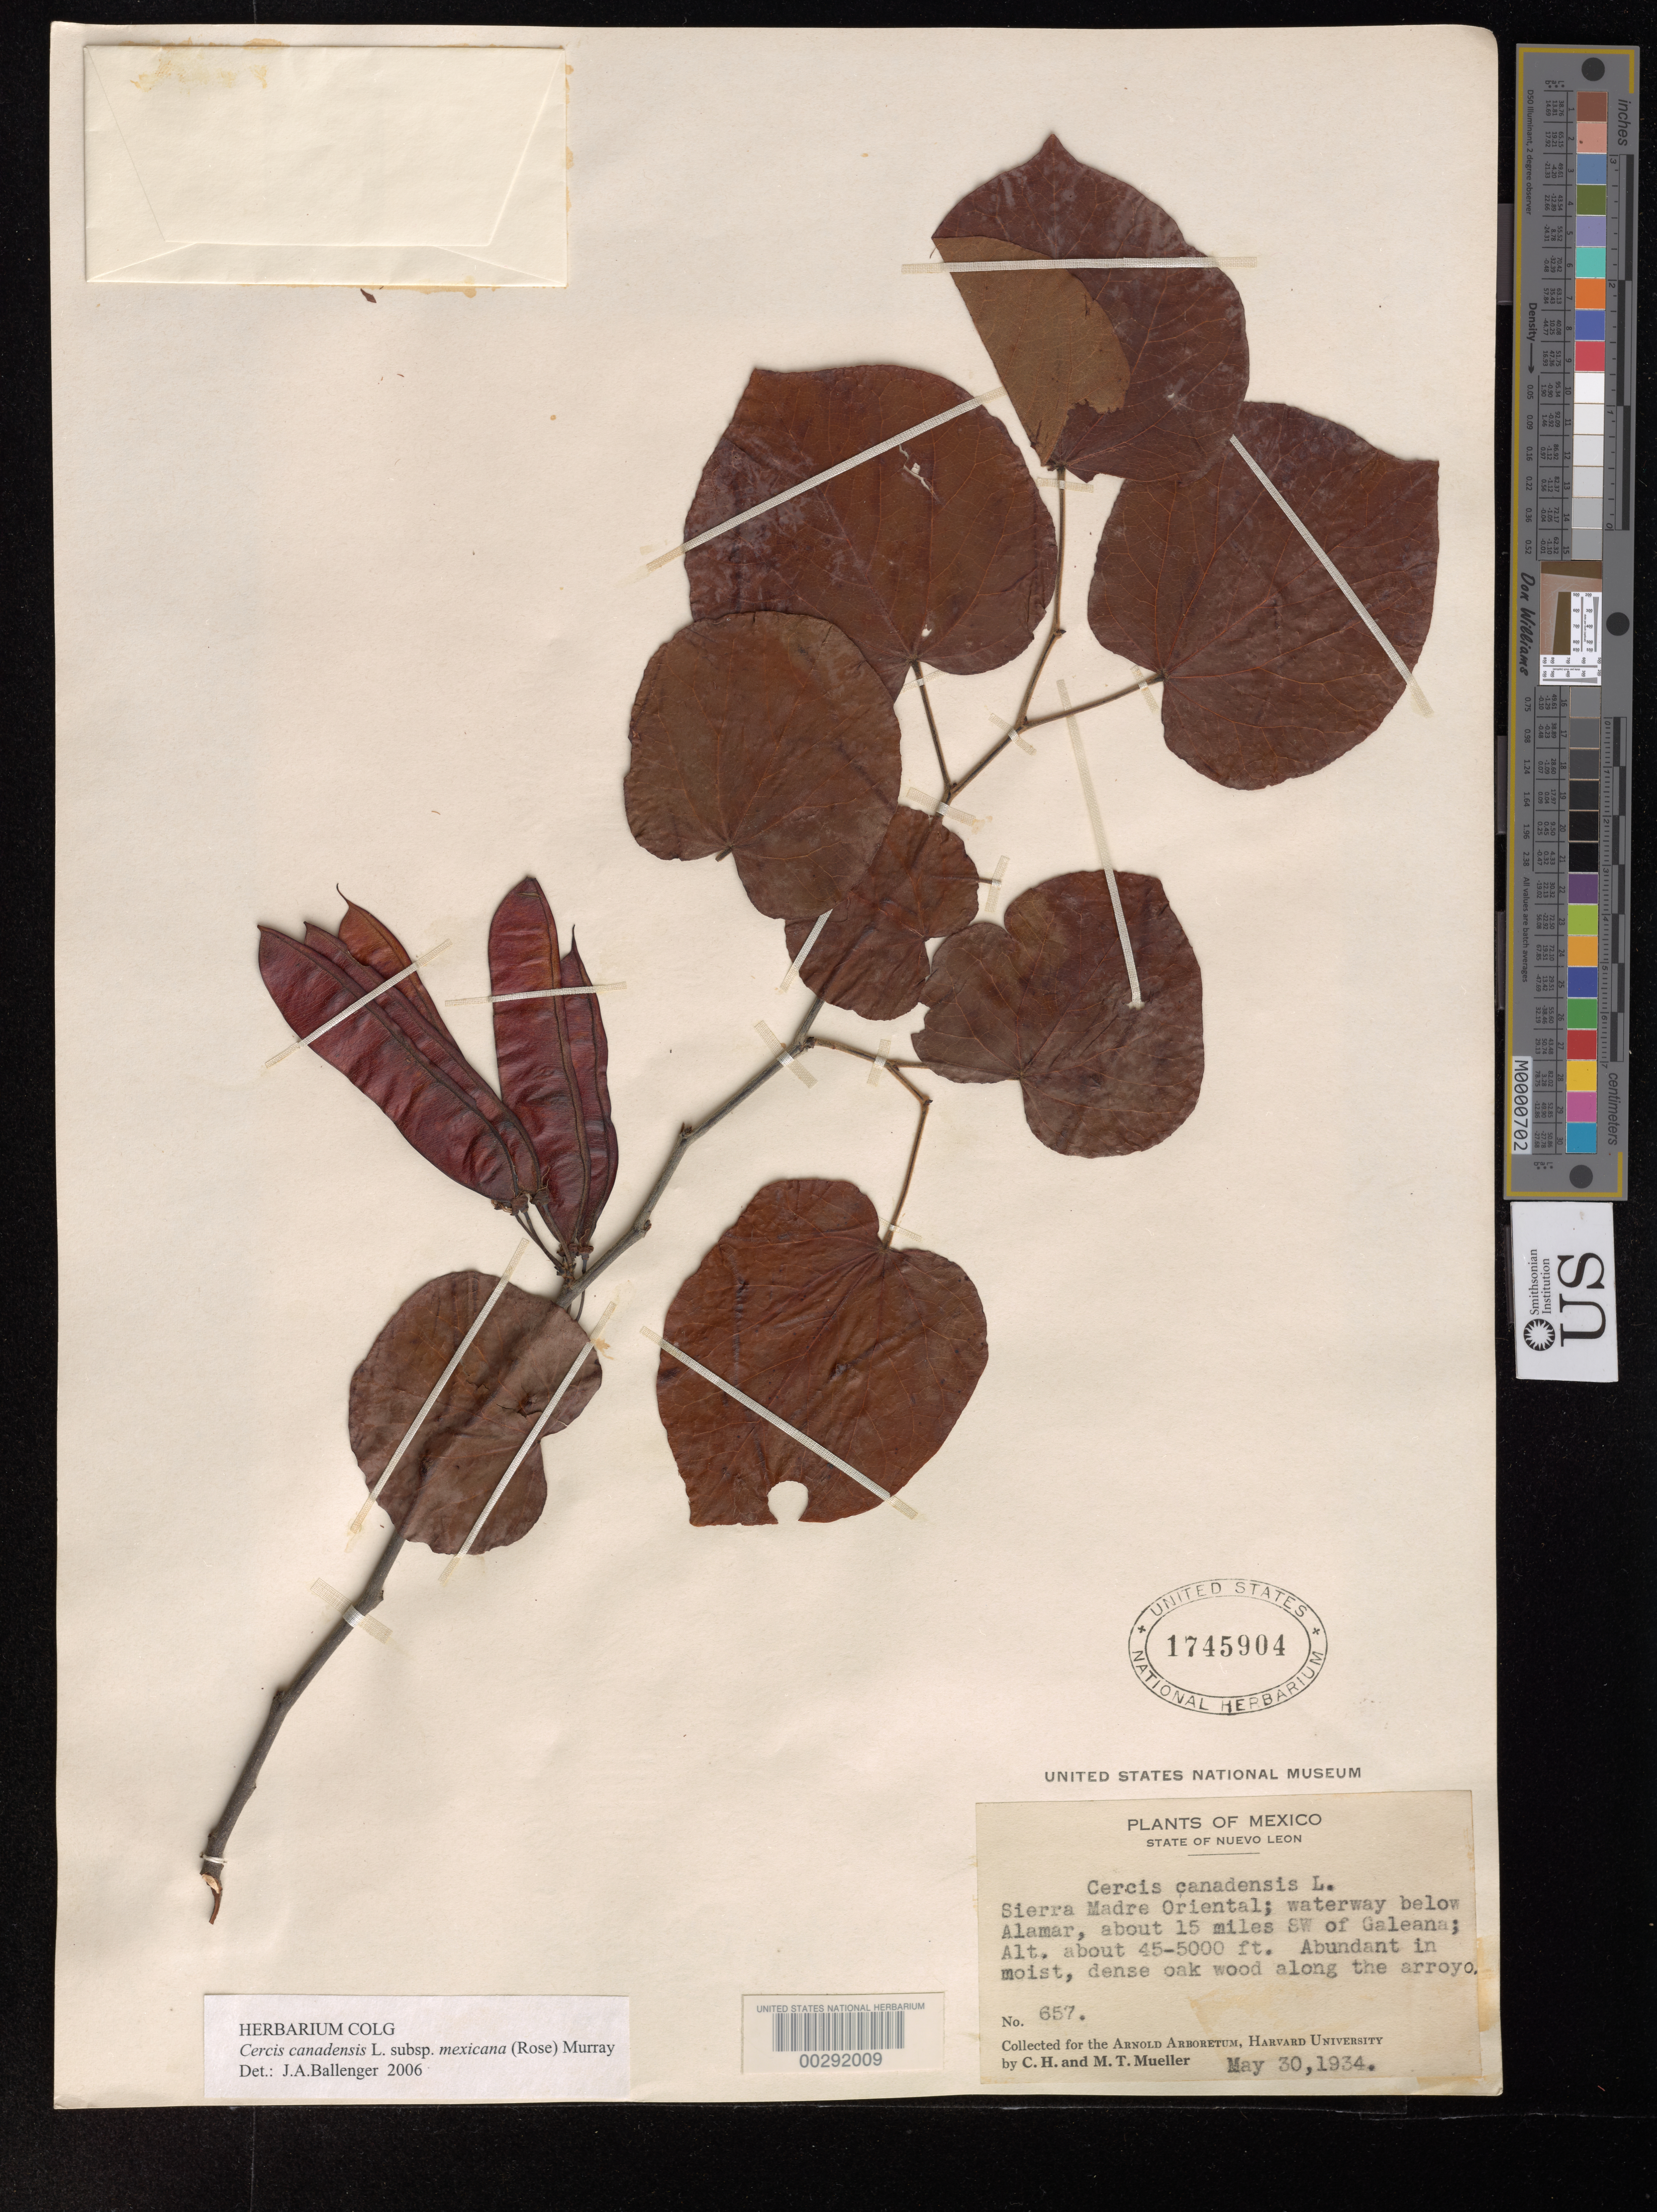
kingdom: Plantae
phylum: Tracheophyta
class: Magnoliopsida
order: Fabales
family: Fabaceae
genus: Cercis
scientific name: Cercis canadensis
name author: L.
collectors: C. H. Mueller & M. Mueller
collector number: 657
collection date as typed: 30 May 1934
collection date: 1934-05-30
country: Mexico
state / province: Nuevo León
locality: Sierra Madre oriental; waterway below alamar, about 15 mi SW of Galeana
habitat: Moist dense oak wood along the arroyo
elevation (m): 1372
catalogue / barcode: US 1745904